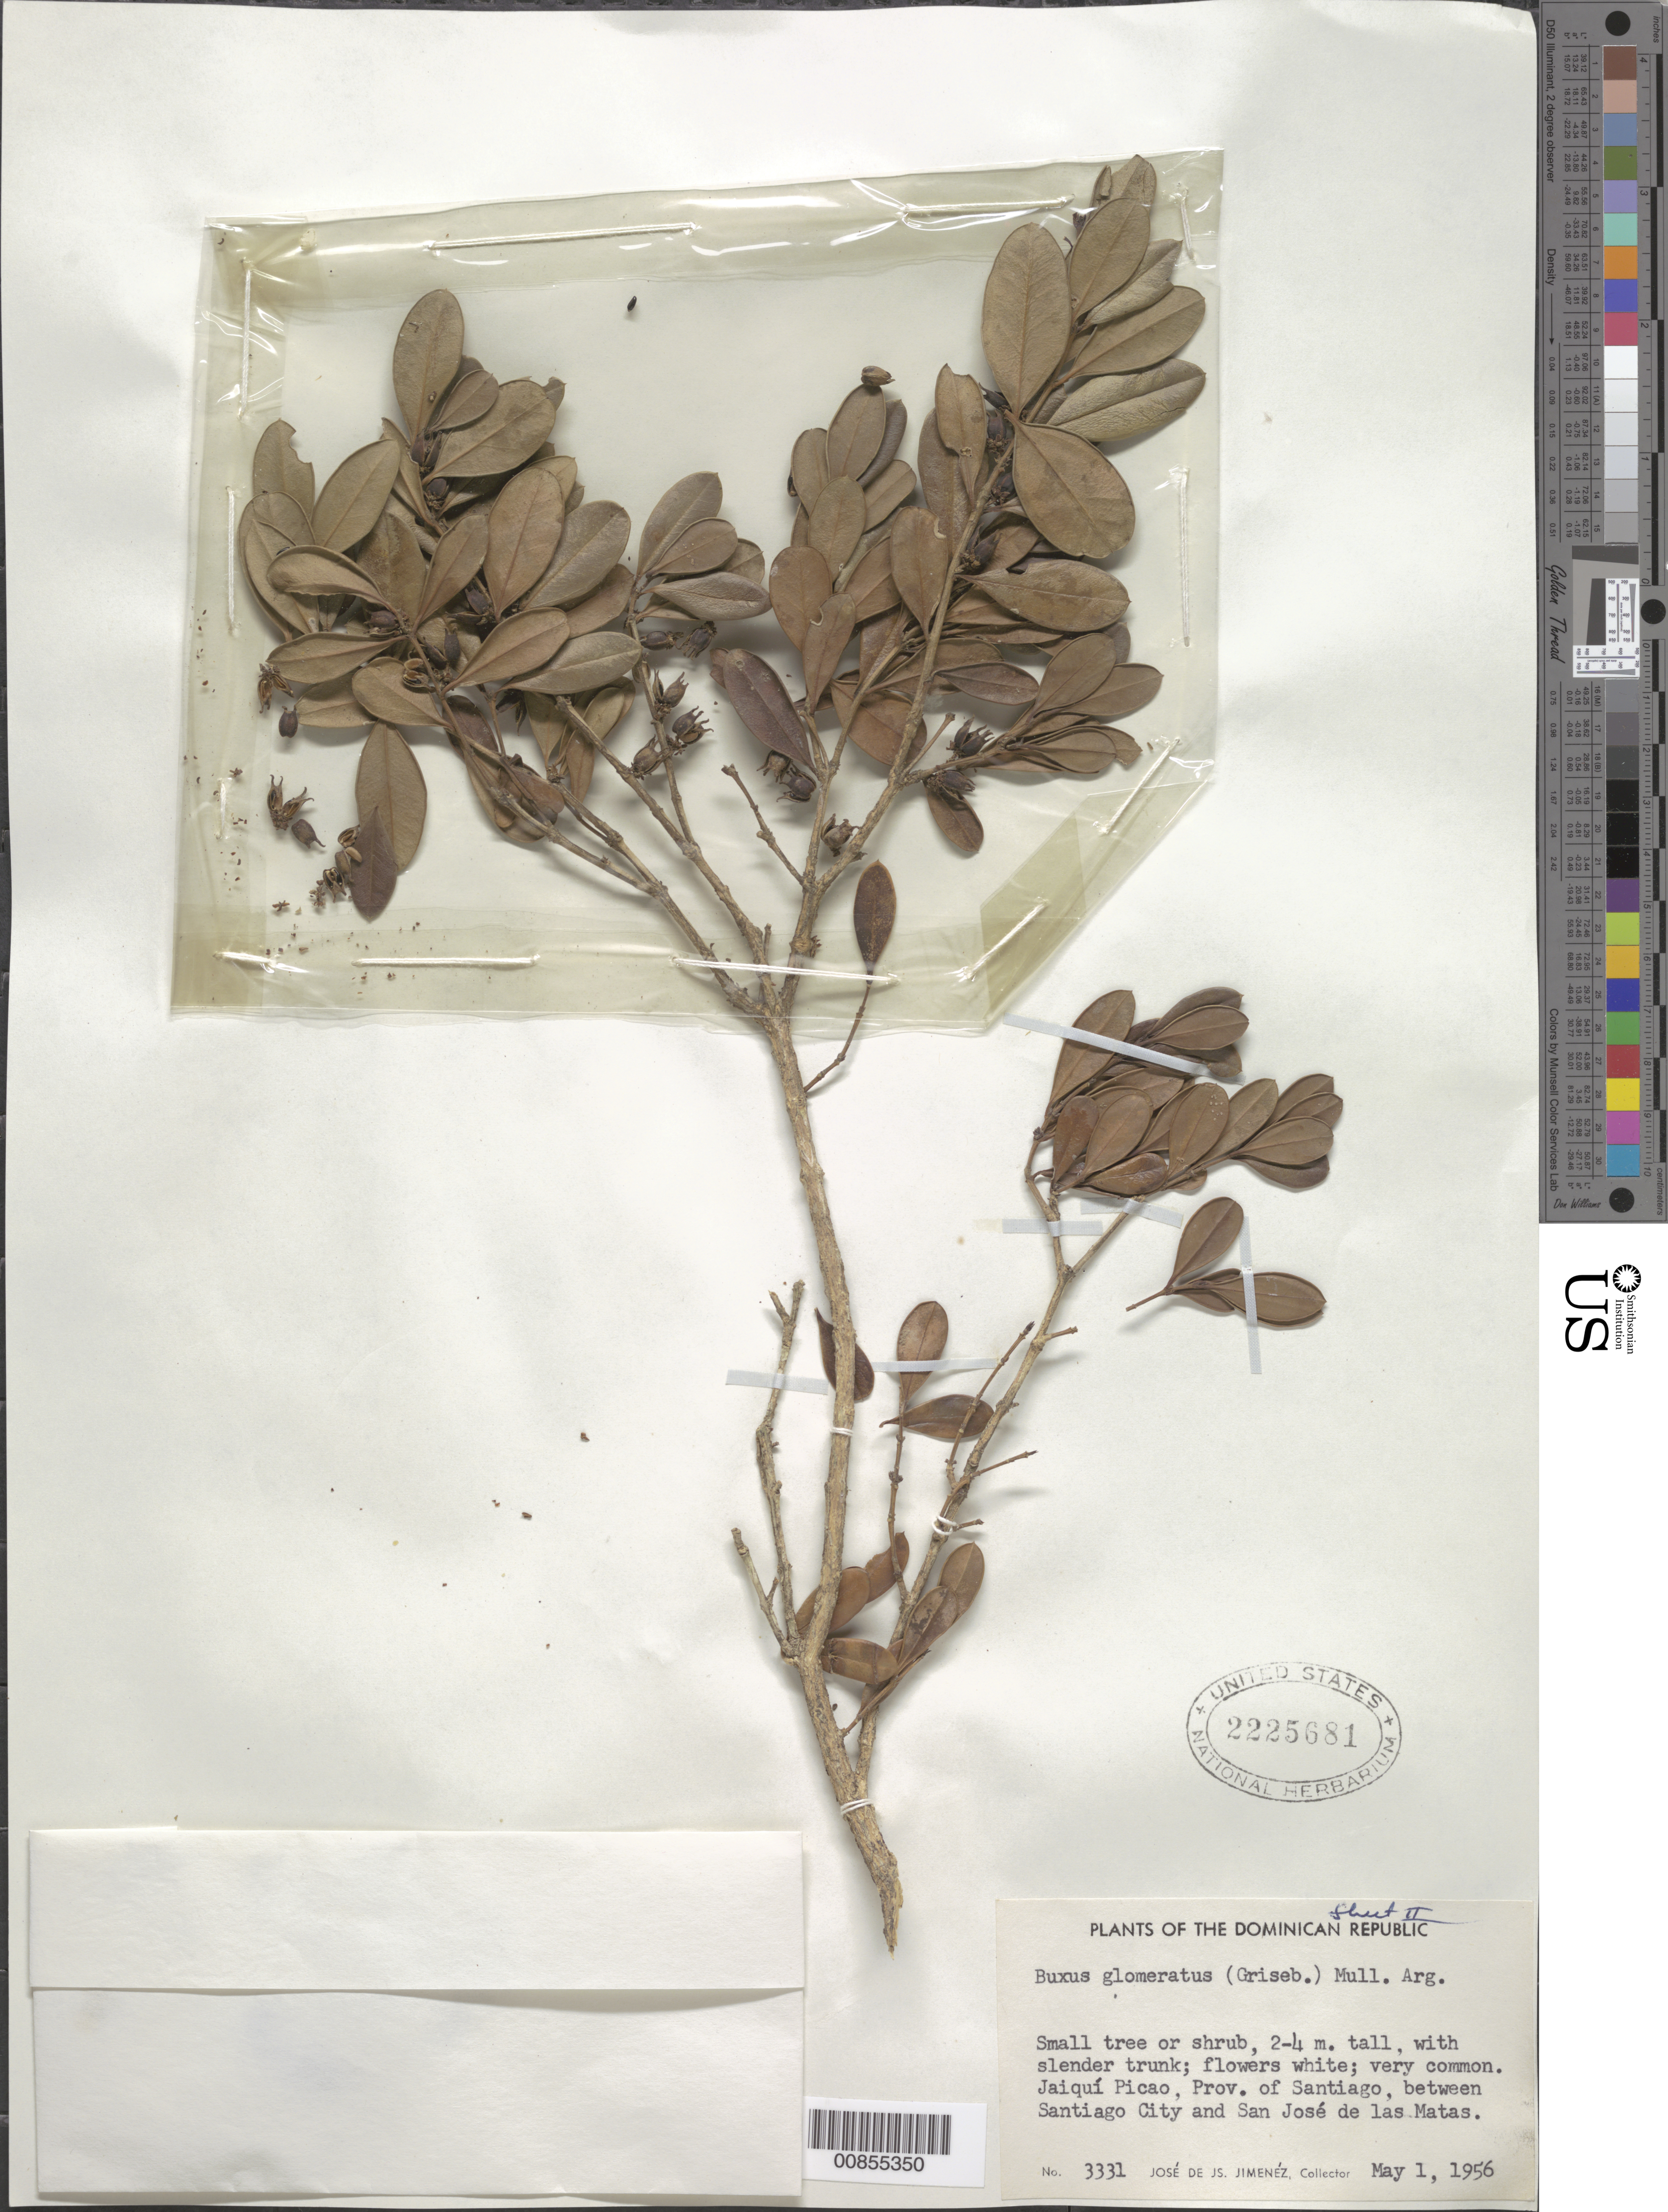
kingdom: Plantae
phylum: Tracheophyta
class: Magnoliopsida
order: Buxales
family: Buxaceae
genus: Buxus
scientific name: Buxus glomerata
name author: (Griseb.) Müll. Arg.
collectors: J. J. Jiménez Almonte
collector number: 3331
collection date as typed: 01 May 1956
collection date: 1956-05-01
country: Dominican Republic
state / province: Santiago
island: Hispaniola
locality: Jaiquí Picado, between Santiago City and San José de las Matas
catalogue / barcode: US 2225681